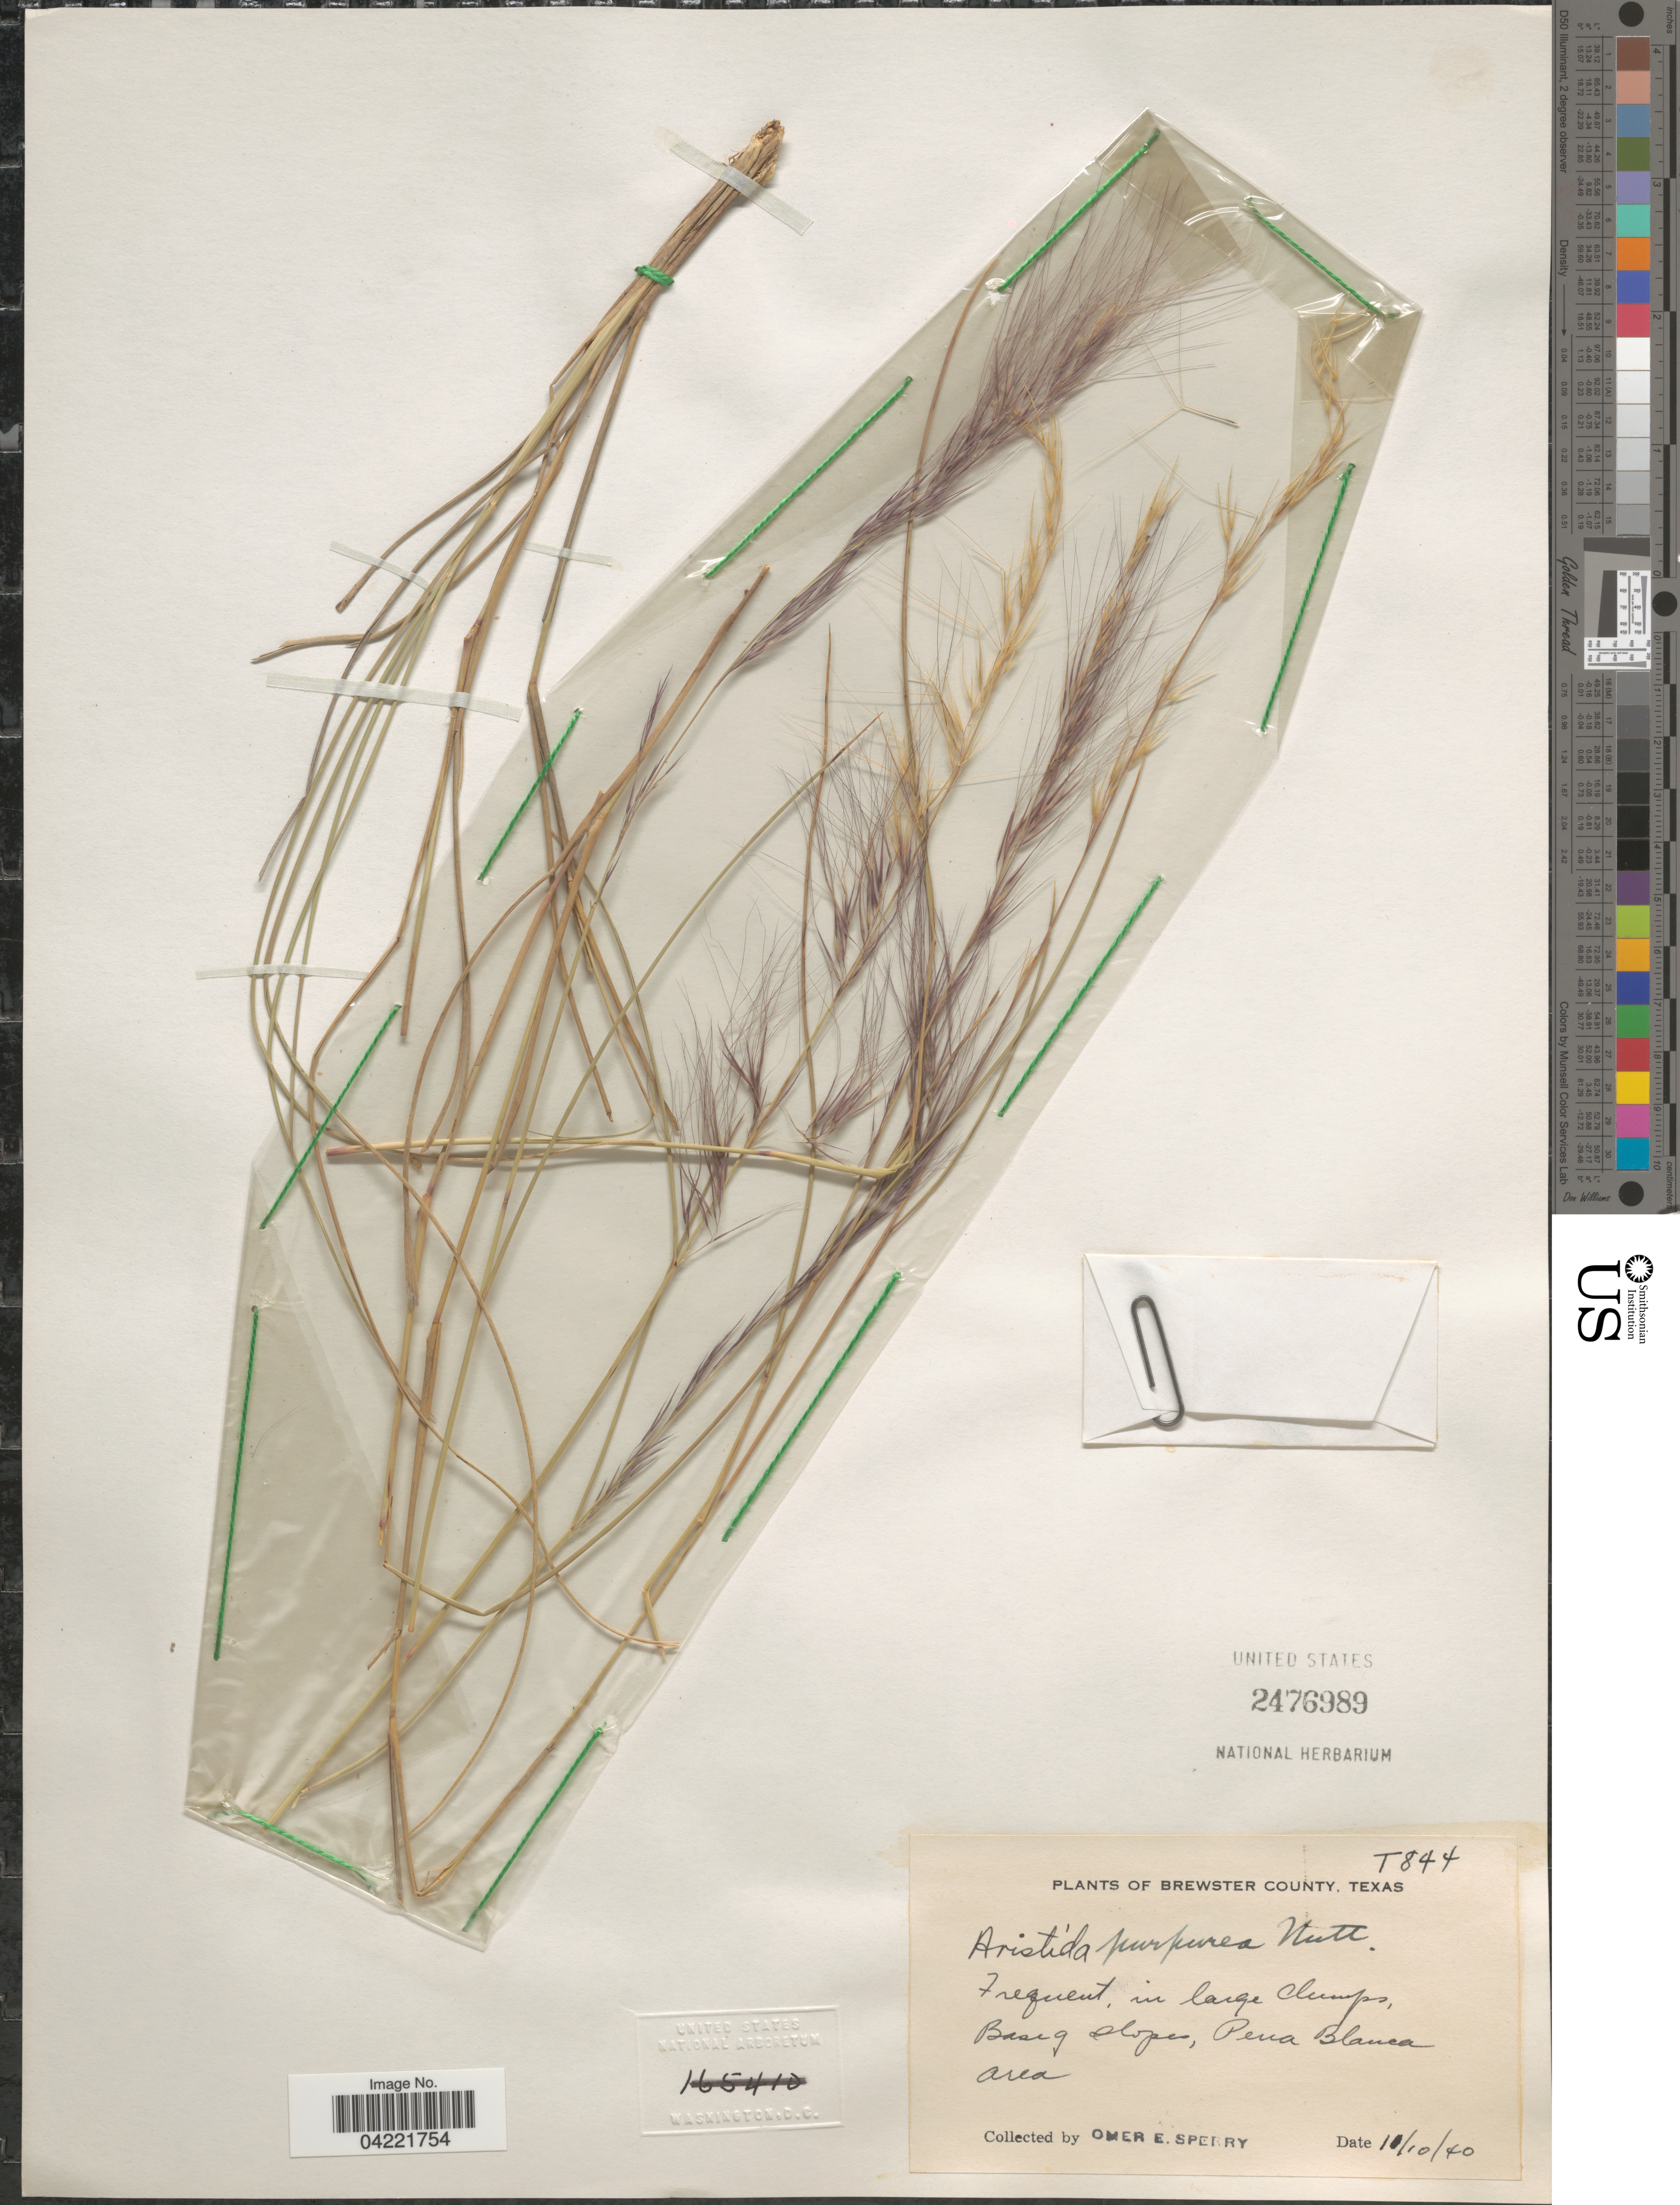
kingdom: Plantae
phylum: Tracheophyta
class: Liliopsida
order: Poales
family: Poaceae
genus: Aristida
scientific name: Aristida purpurea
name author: Nutt.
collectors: O. E. Sperry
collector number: T844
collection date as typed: Transcribed d/m/y: 10/11/40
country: United States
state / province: Texas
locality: Brewster County. Base of slopes, Pena Blanca area.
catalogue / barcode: US 2476989